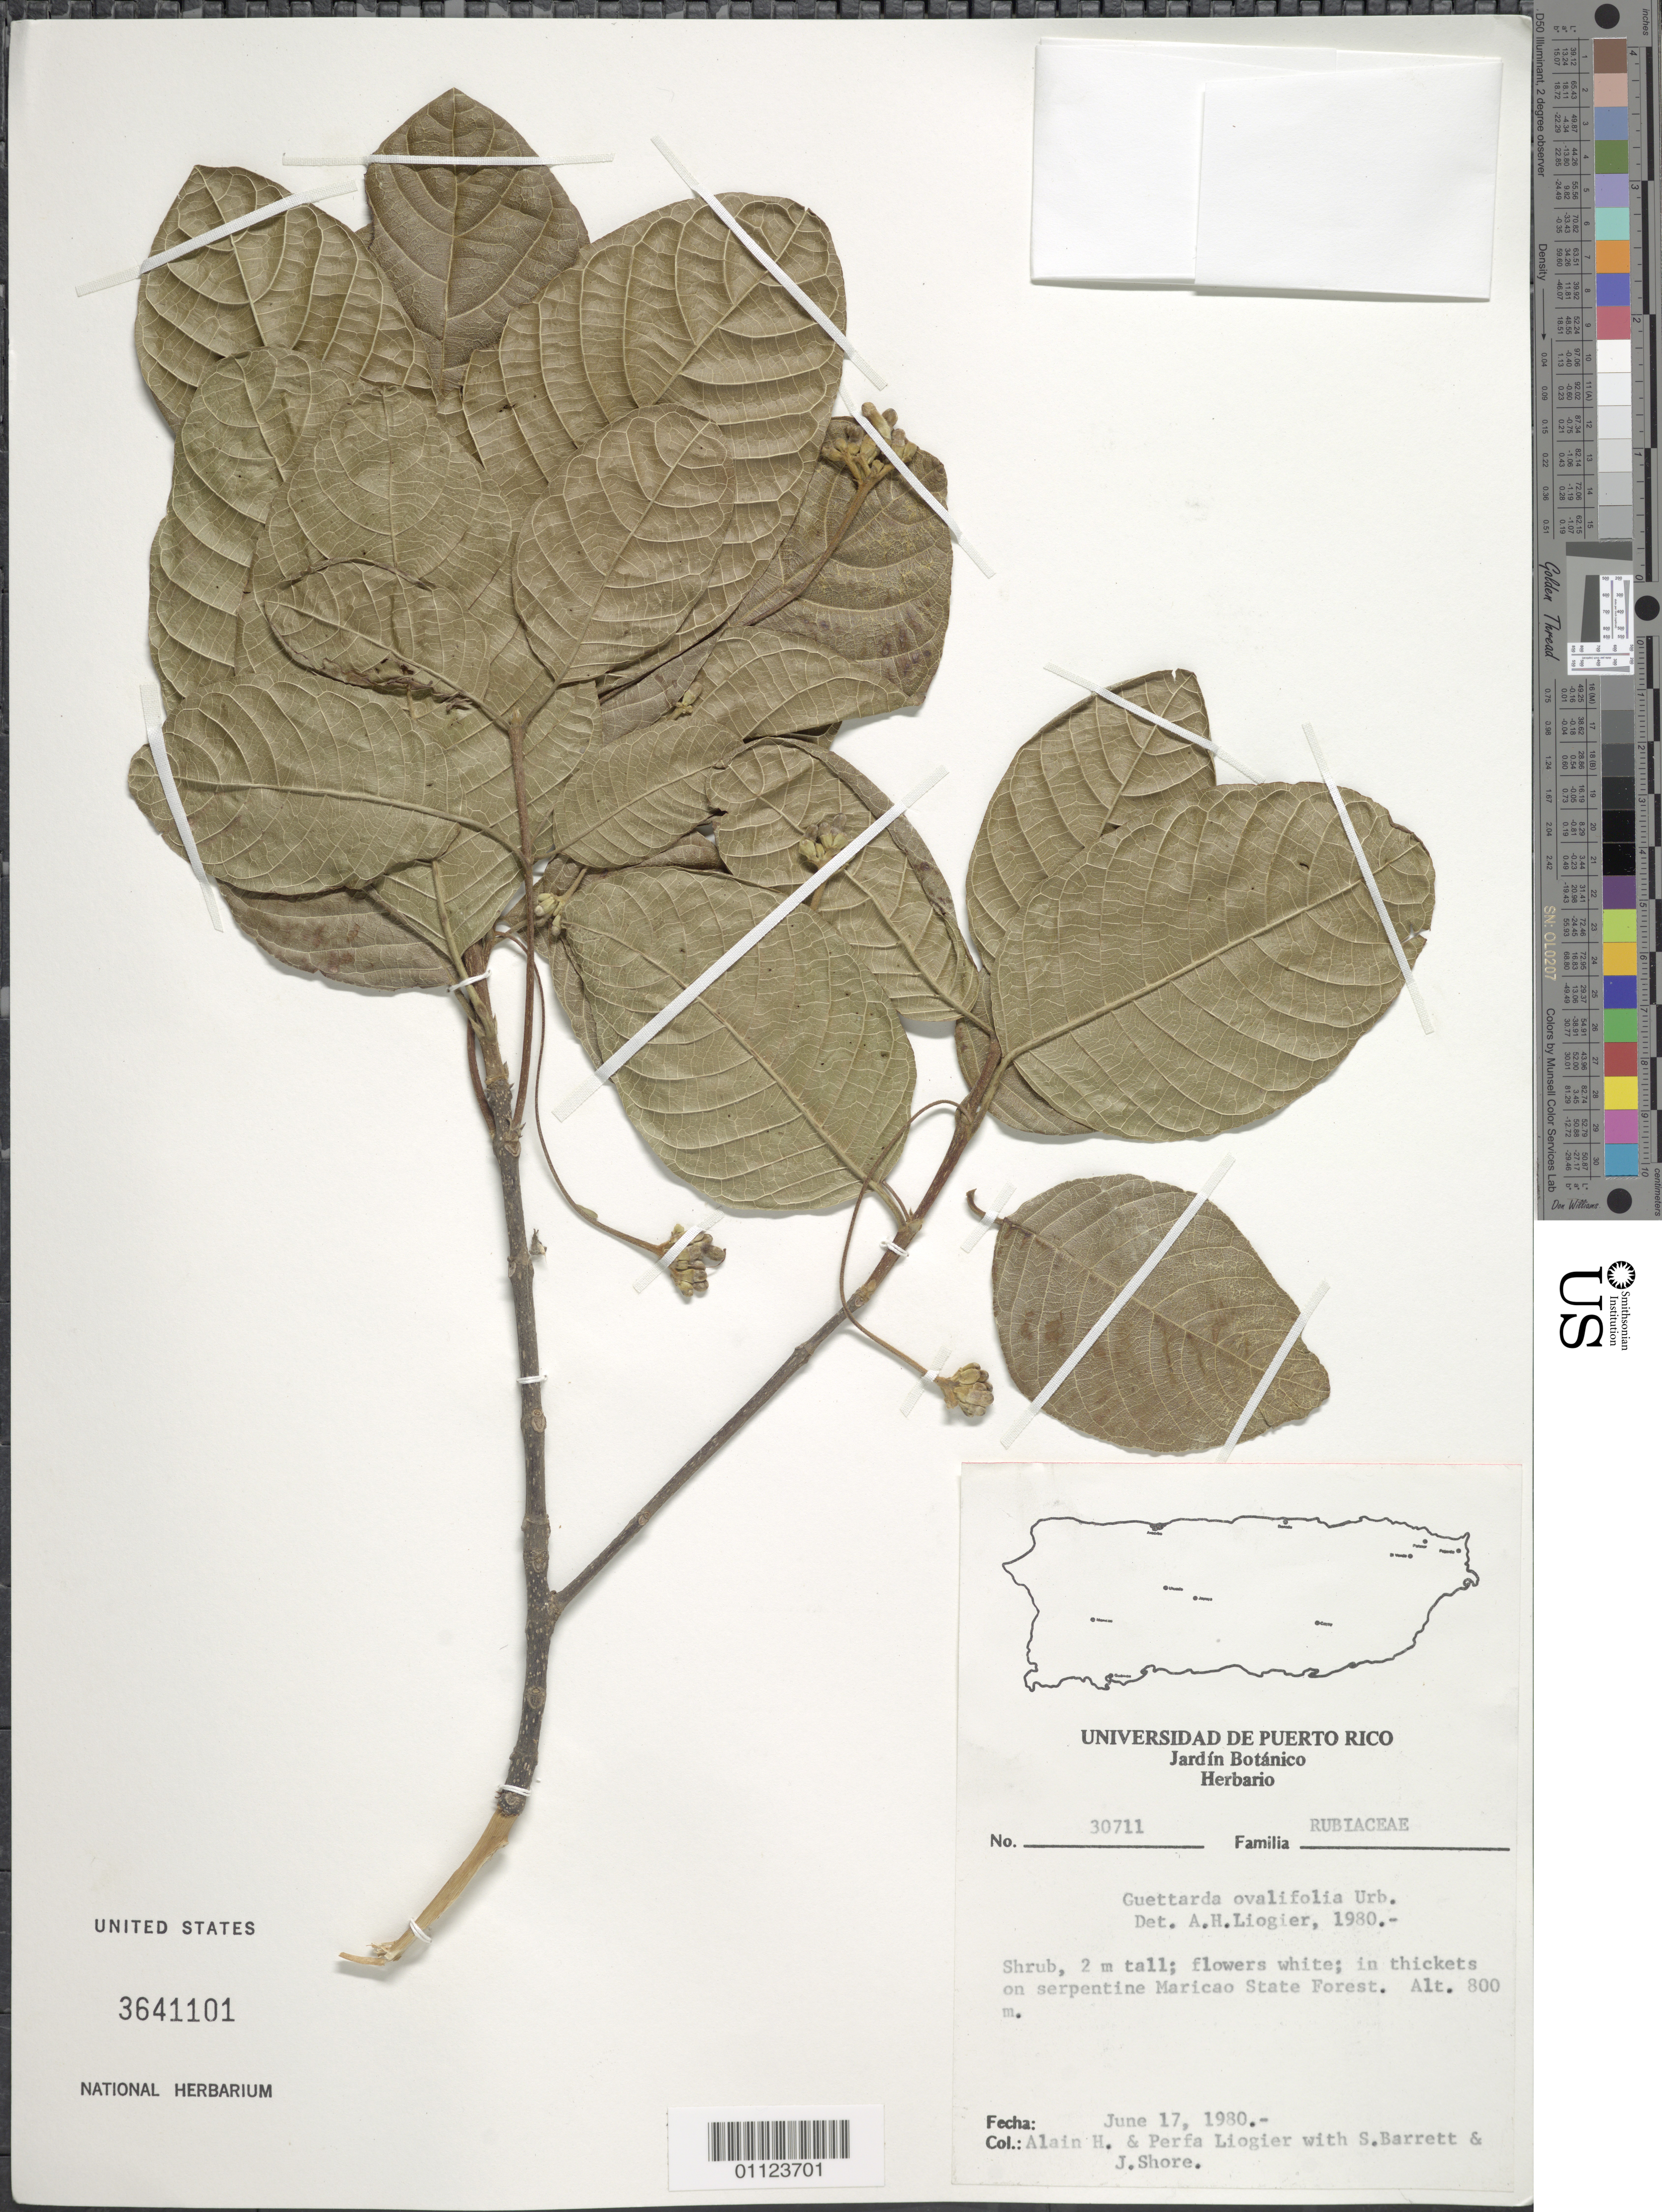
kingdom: Plantae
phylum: Tracheophyta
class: Magnoliopsida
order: Gentianales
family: Rubiaceae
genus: Guettarda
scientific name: Guettarda ovalifolia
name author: Urb.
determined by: Liogier, Alain H.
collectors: A. H. Liogier, M. P. Liogier, S. Barrett & J. Shore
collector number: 30711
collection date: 1980-06-17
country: Puerto Rico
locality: Maricao State Forest.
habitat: In thickets on serpentine.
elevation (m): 800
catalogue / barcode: US 3641101